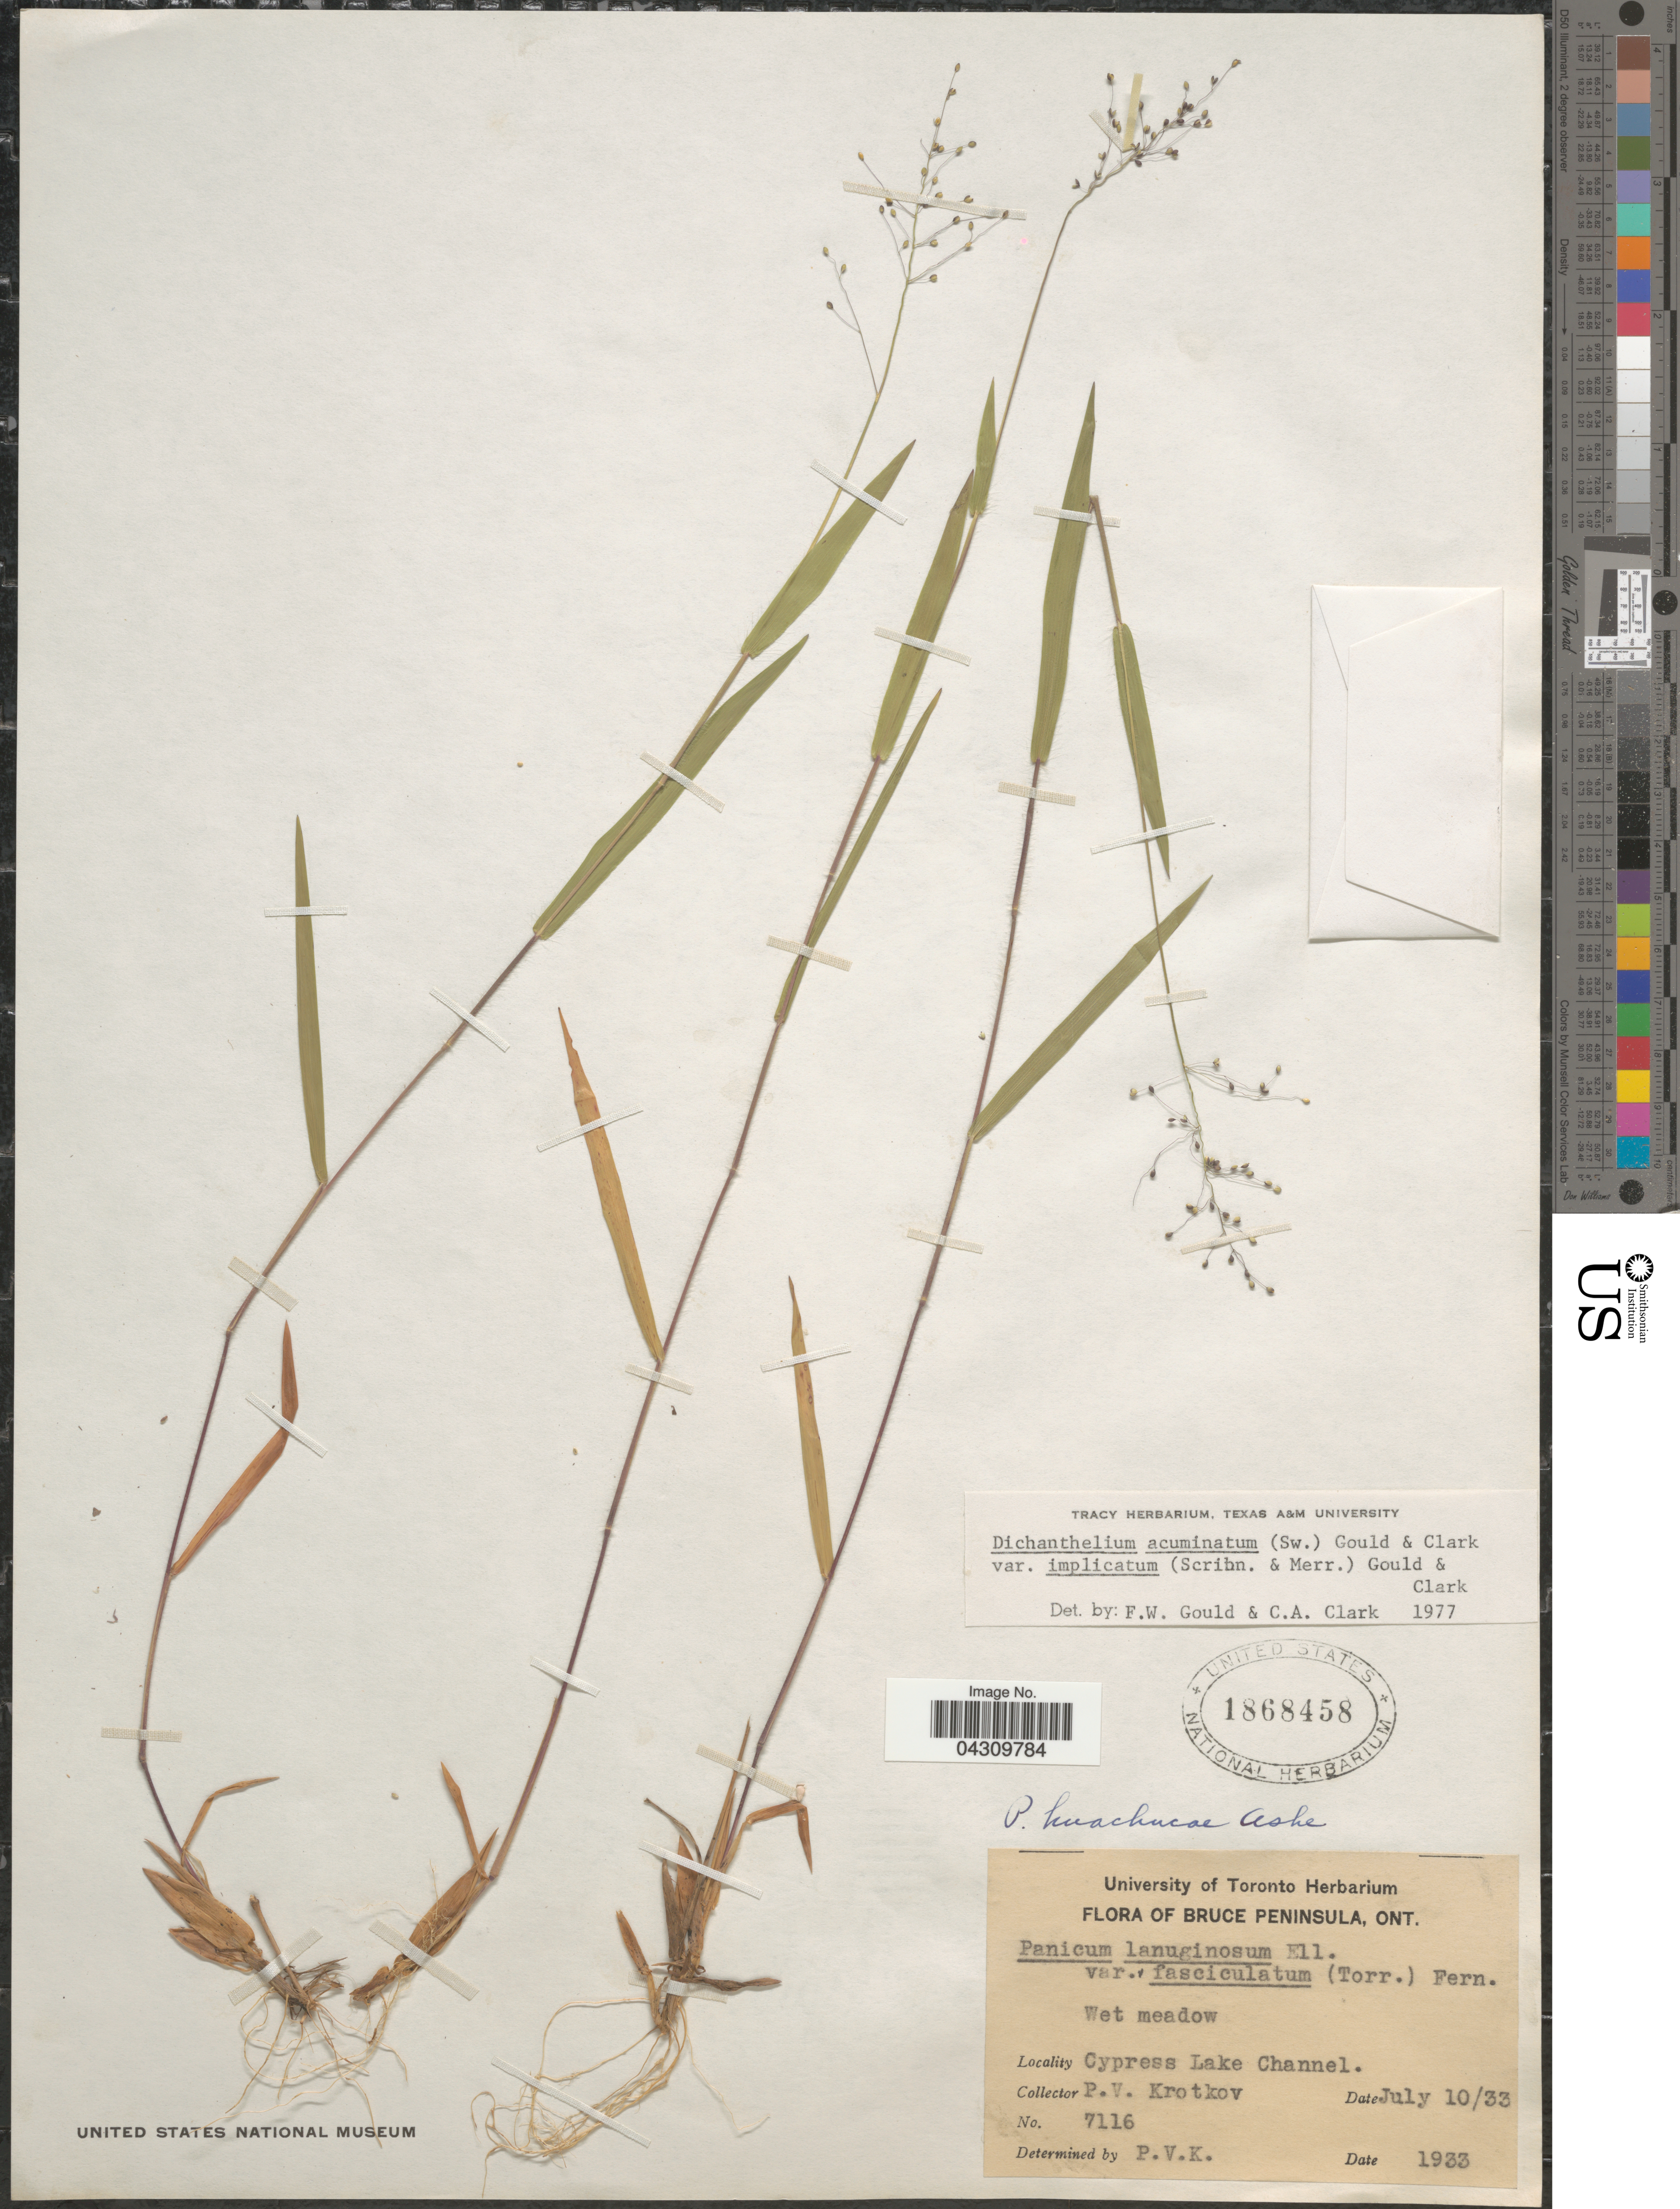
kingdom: Plantae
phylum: Tracheophyta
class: Liliopsida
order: Poales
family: Poaceae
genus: Dichanthelium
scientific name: Dichanthelium acuminatum var. acuminatum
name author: (Sw.) Gould & C.A. Clark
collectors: P. V. Krotkov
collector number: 7116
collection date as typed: Transcribed d/m/y: 10/7/33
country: Canada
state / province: Ontario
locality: Bruce Peninsula. Cypress Lake Channel.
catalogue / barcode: US 1868458